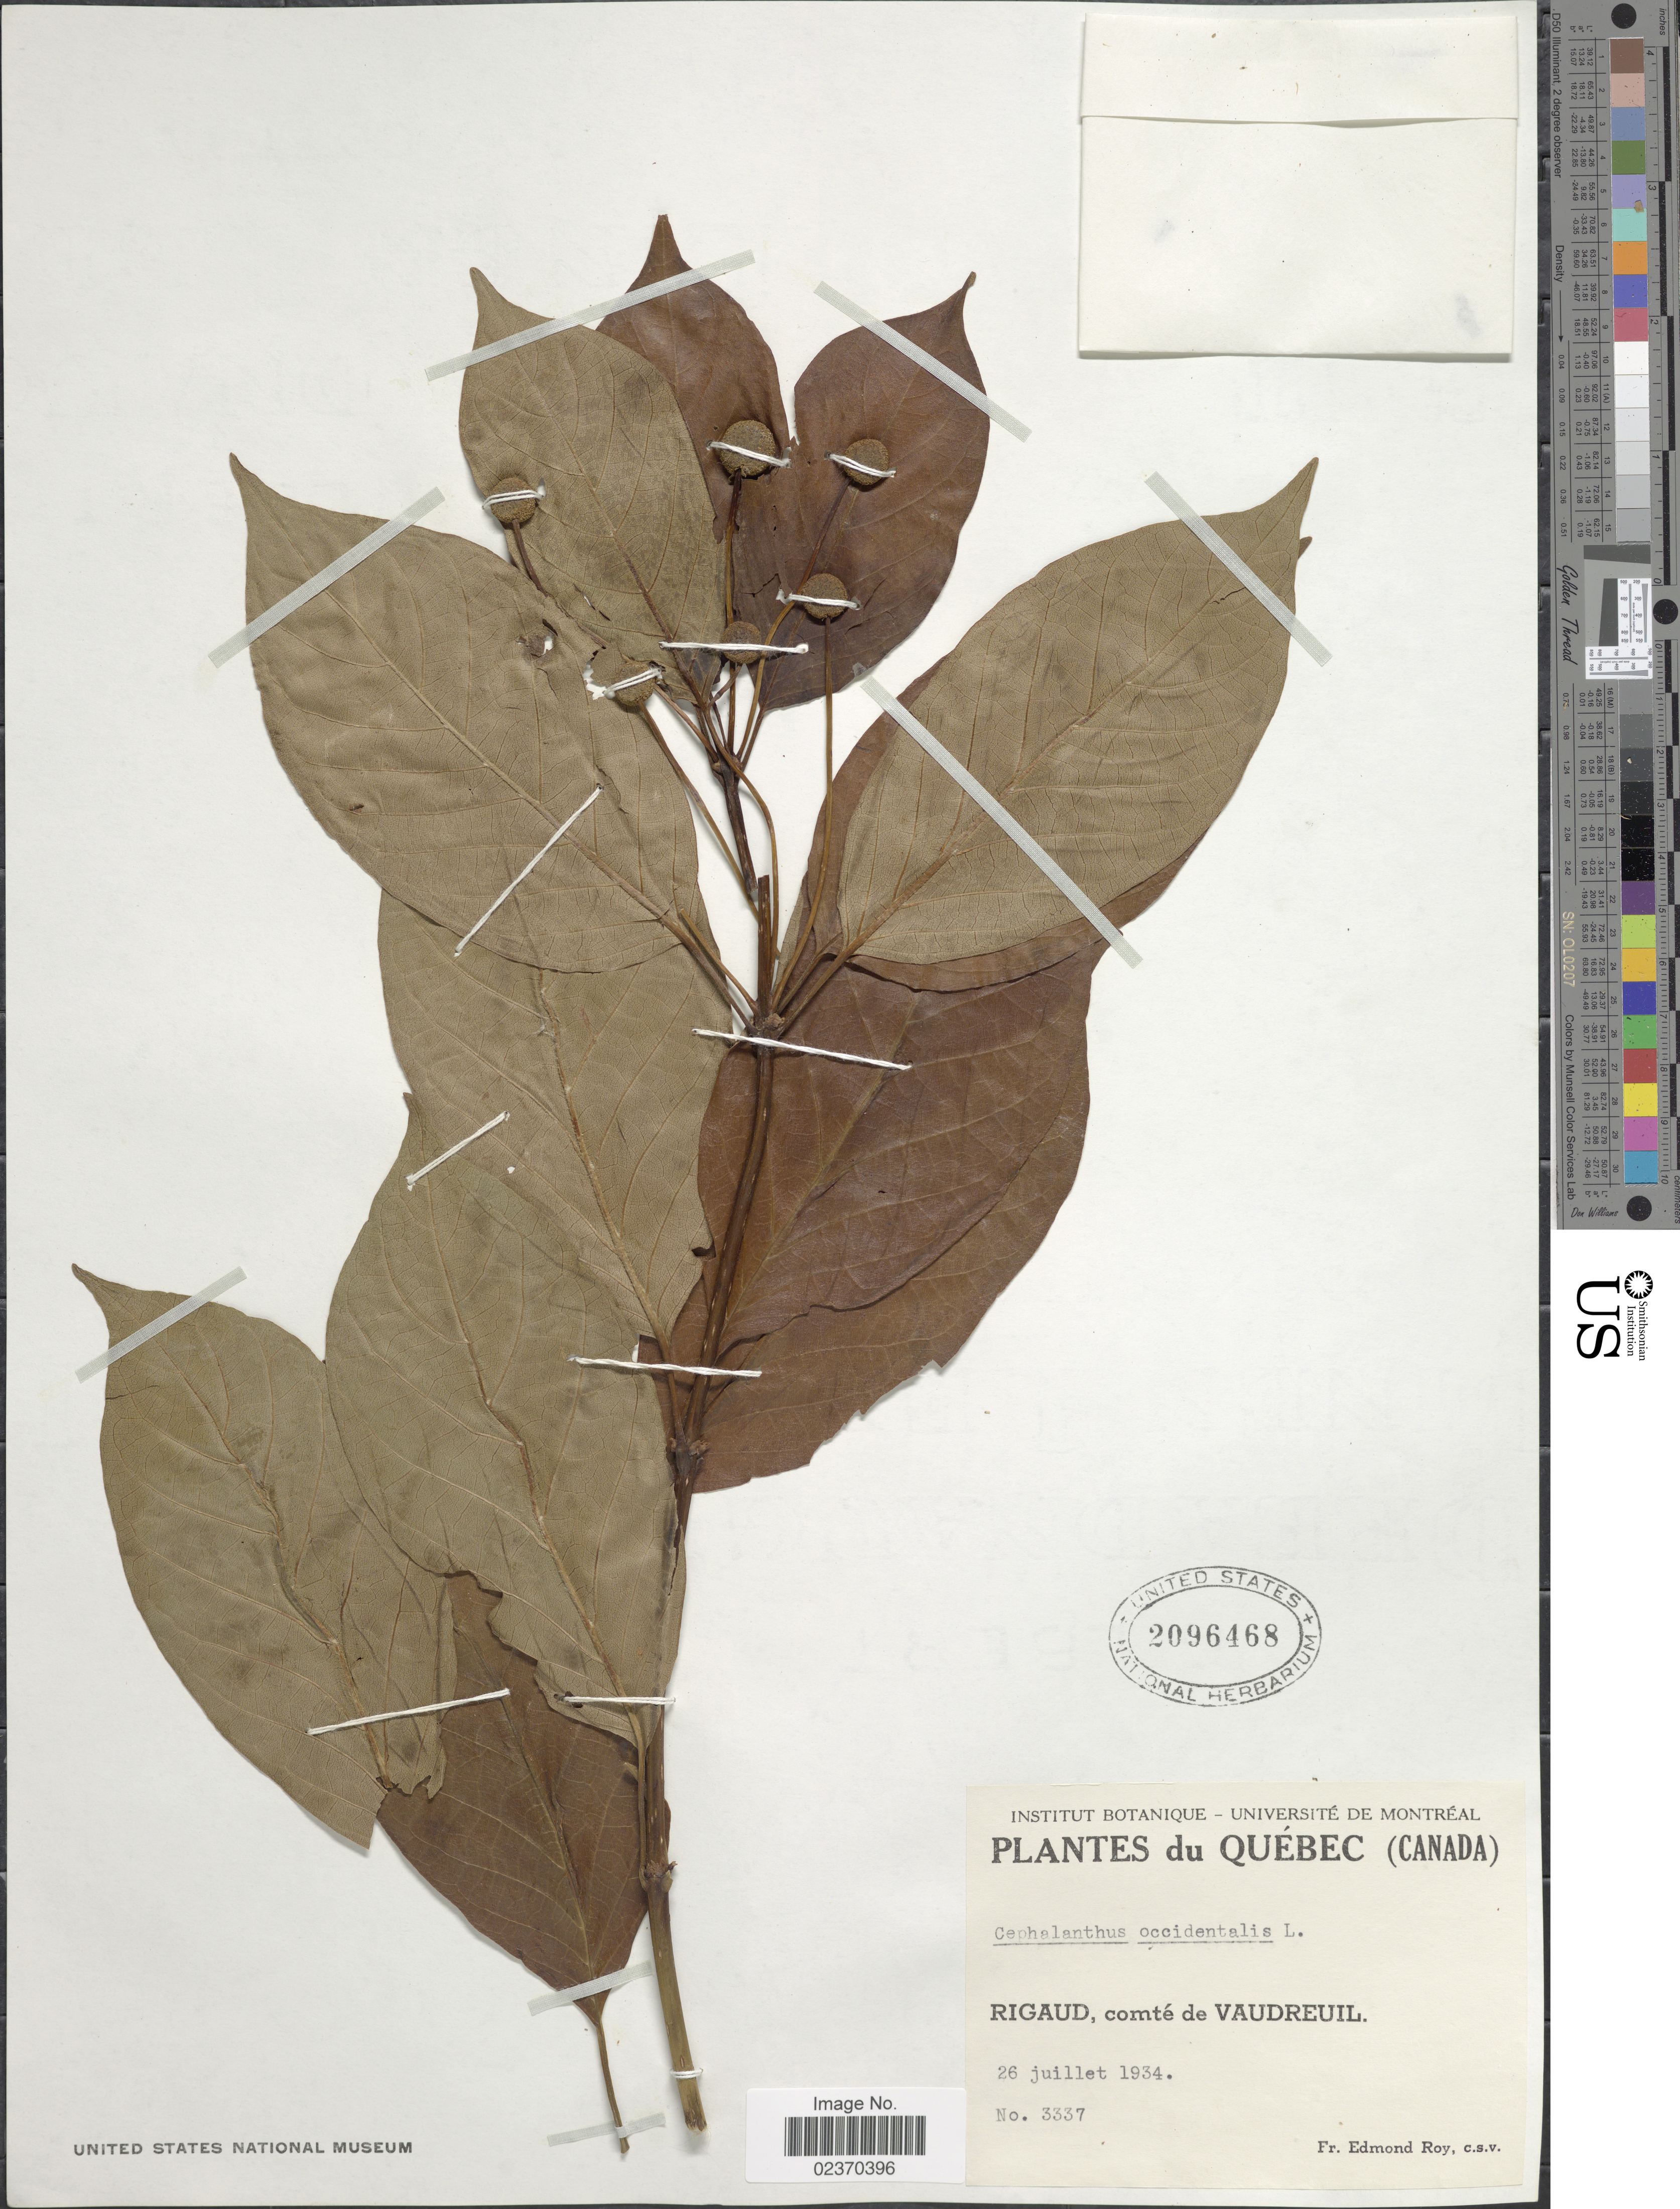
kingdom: Plantae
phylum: Tracheophyta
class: Magnoliopsida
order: Gentianales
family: Rubiaceae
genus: Cephalanthus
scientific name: Cephalanthus occidentalis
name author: L.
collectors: E. Roy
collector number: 3337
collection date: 1934-07-26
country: Canada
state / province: Quebec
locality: Rigaud, comte de Vaudreuil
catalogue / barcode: US 2096468